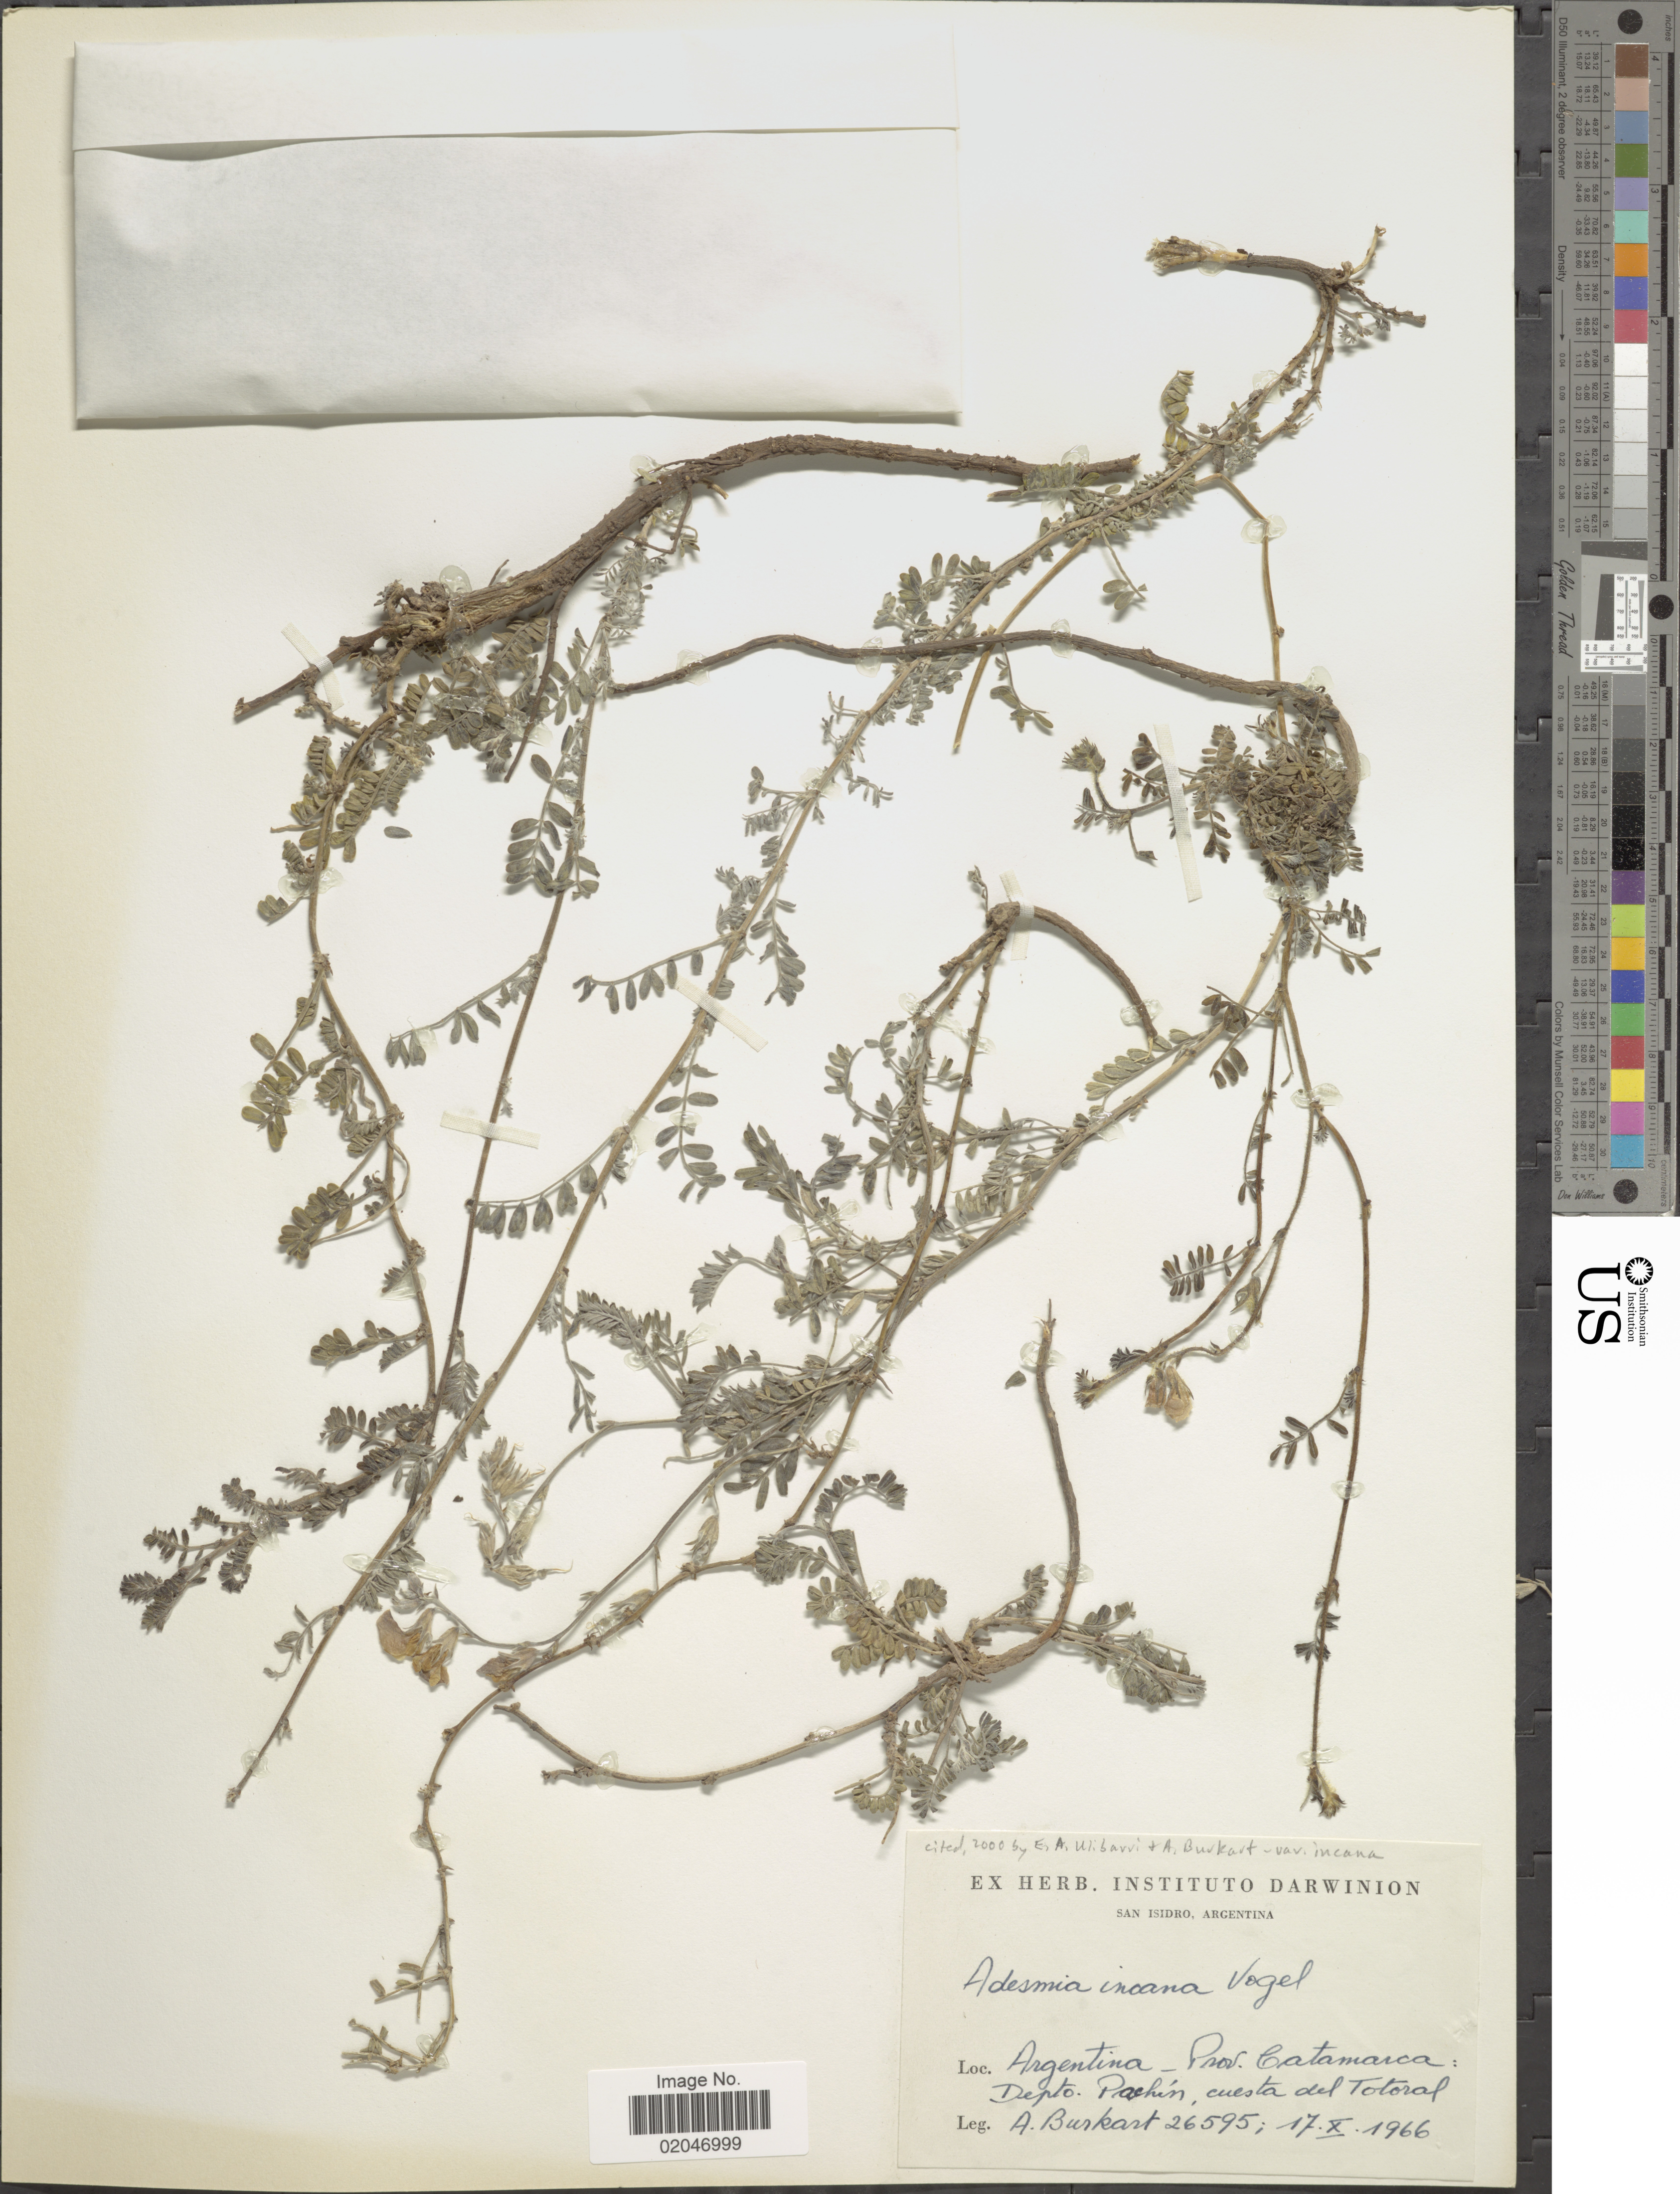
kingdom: Plantae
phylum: Tracheophyta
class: Magnoliopsida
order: Fabales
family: Fabaceae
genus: Adesmia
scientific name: Adesmia incana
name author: Vogel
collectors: A. E. Burkart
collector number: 26595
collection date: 1966-10-17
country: Argentina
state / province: Catamarca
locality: Depto. Pachin, cuesta del Totoral.